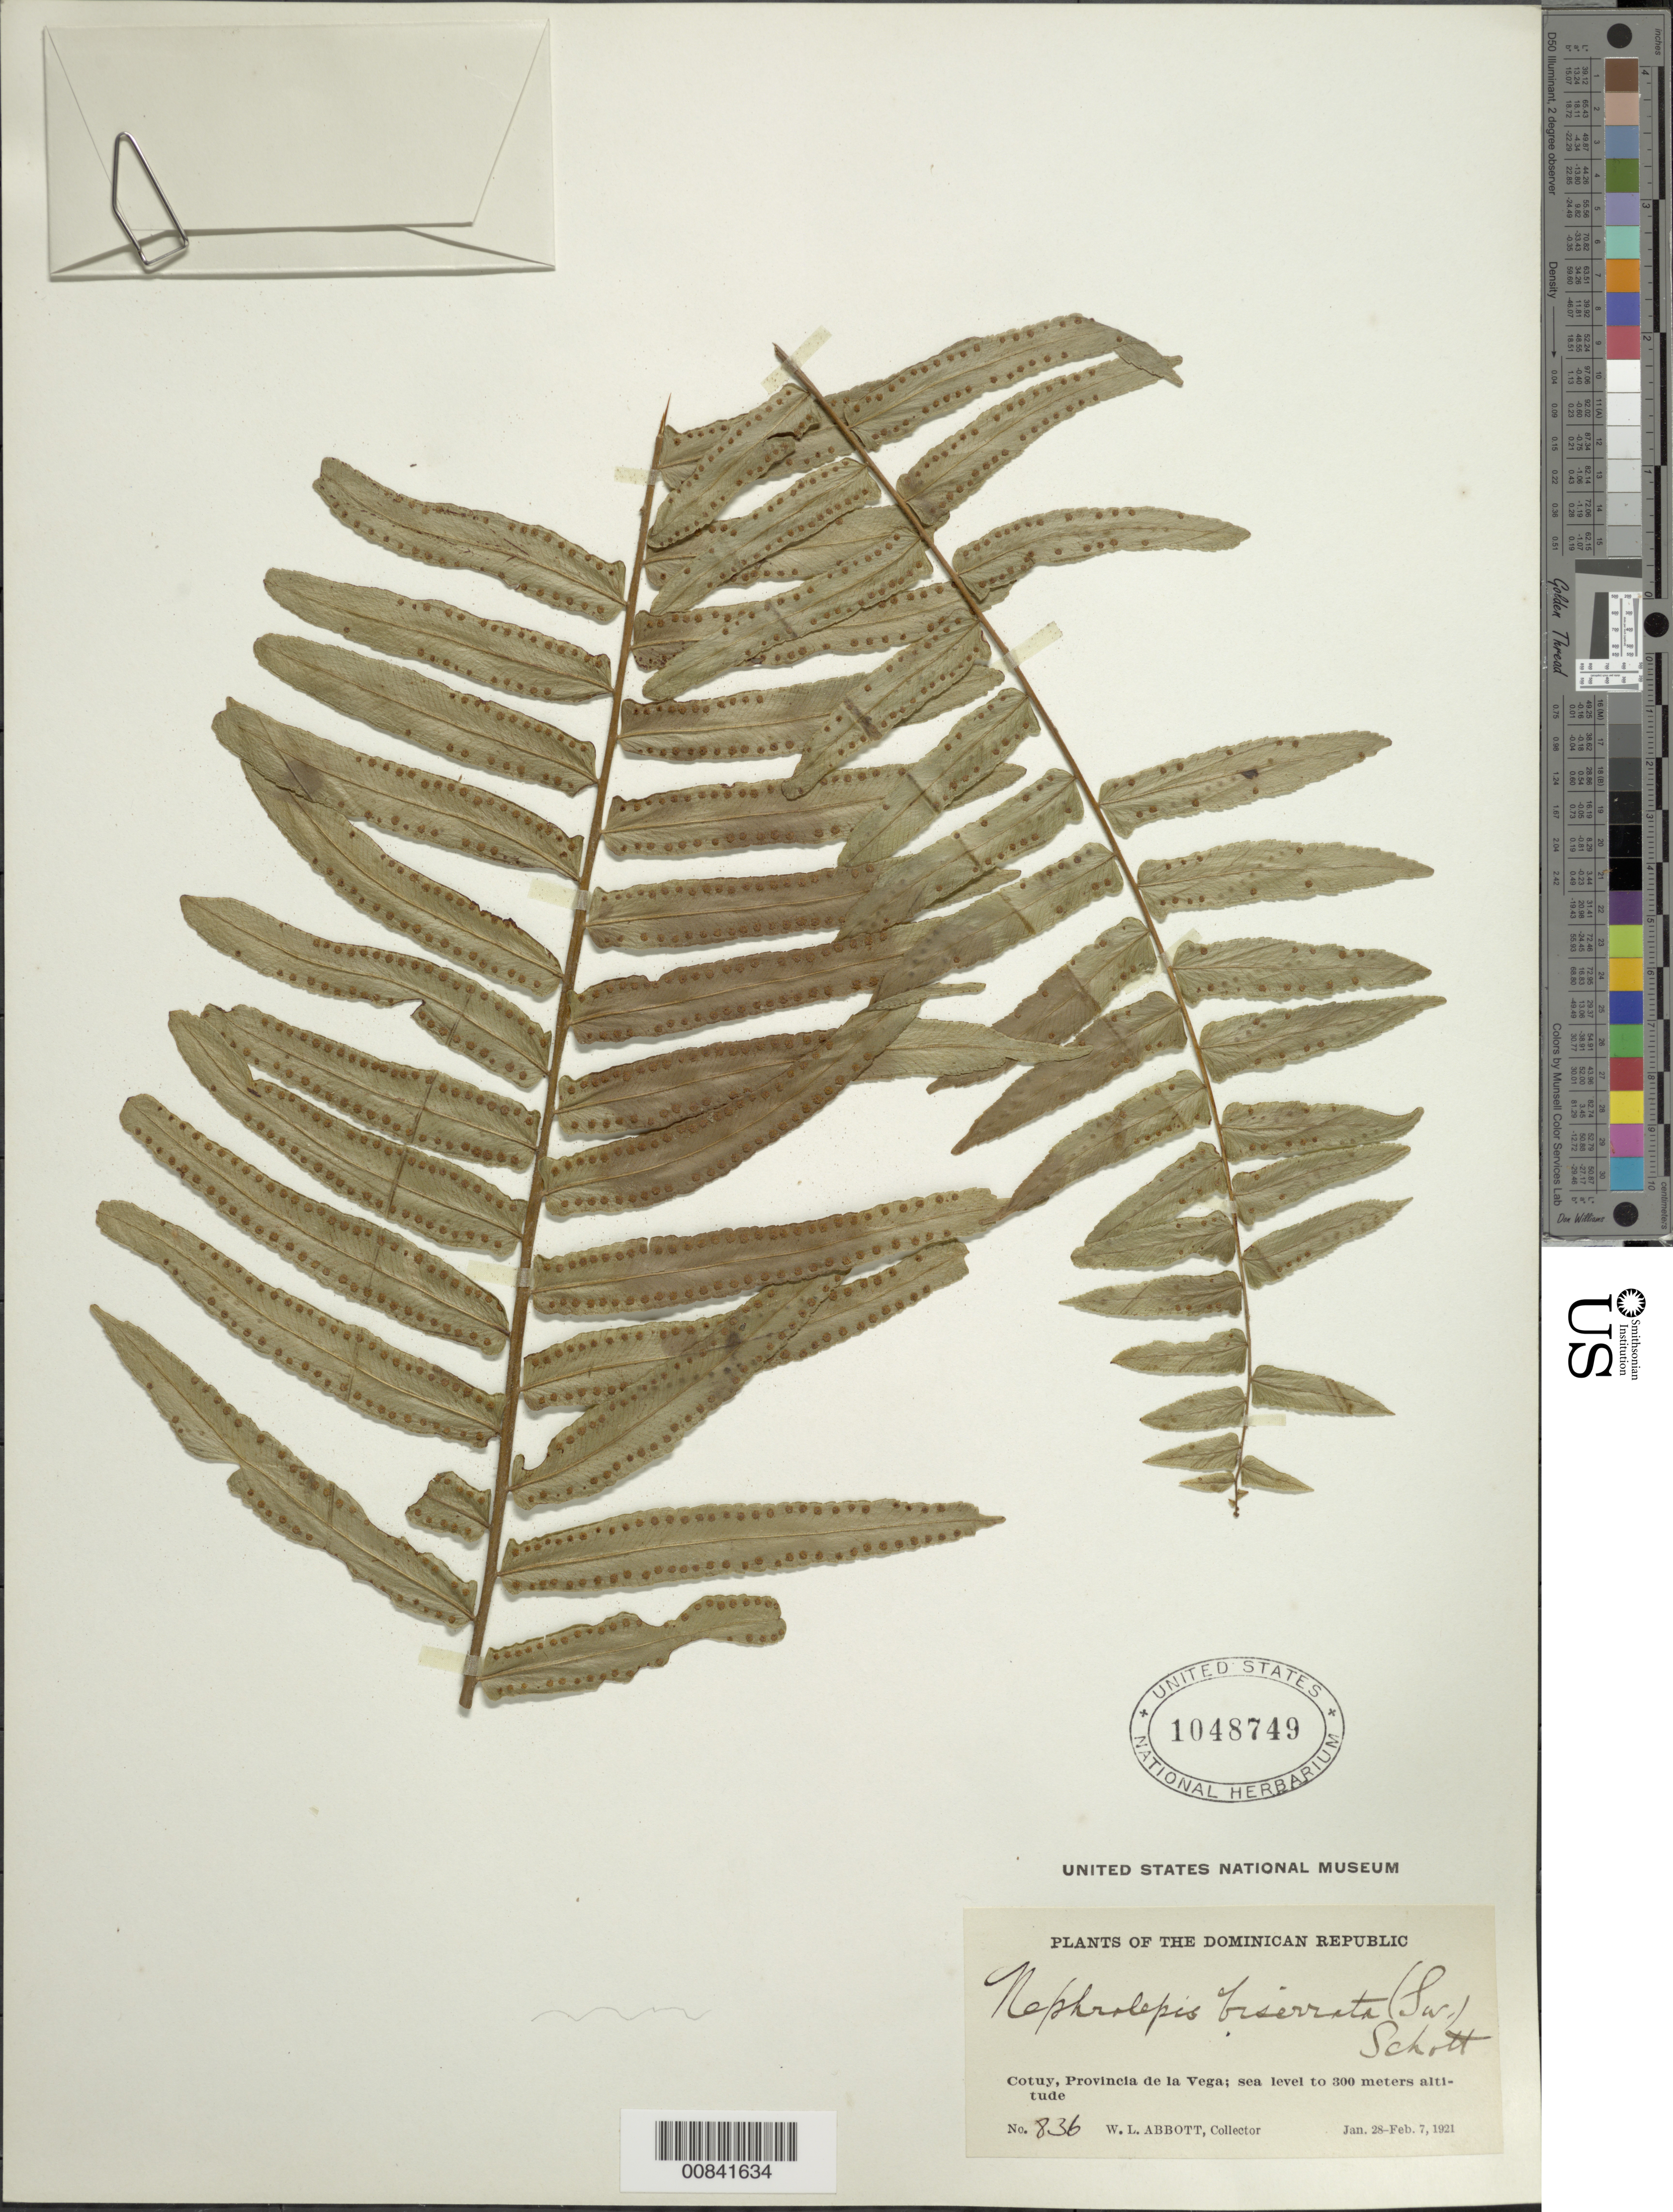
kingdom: Plantae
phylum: Tracheophyta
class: Polypodiopsida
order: Polypodiales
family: Nephrolepidaceae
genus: Nephrolepis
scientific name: Nephrolepis biserrata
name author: (Sw.) Schott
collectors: W. L. Abbott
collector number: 836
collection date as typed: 28 Jan 1921 to 07 Feb 1921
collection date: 1921-01-28/1921-02-07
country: Dominican Republic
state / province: La Vega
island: Hispaniola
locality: Cotuy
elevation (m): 0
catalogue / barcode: US 1048749